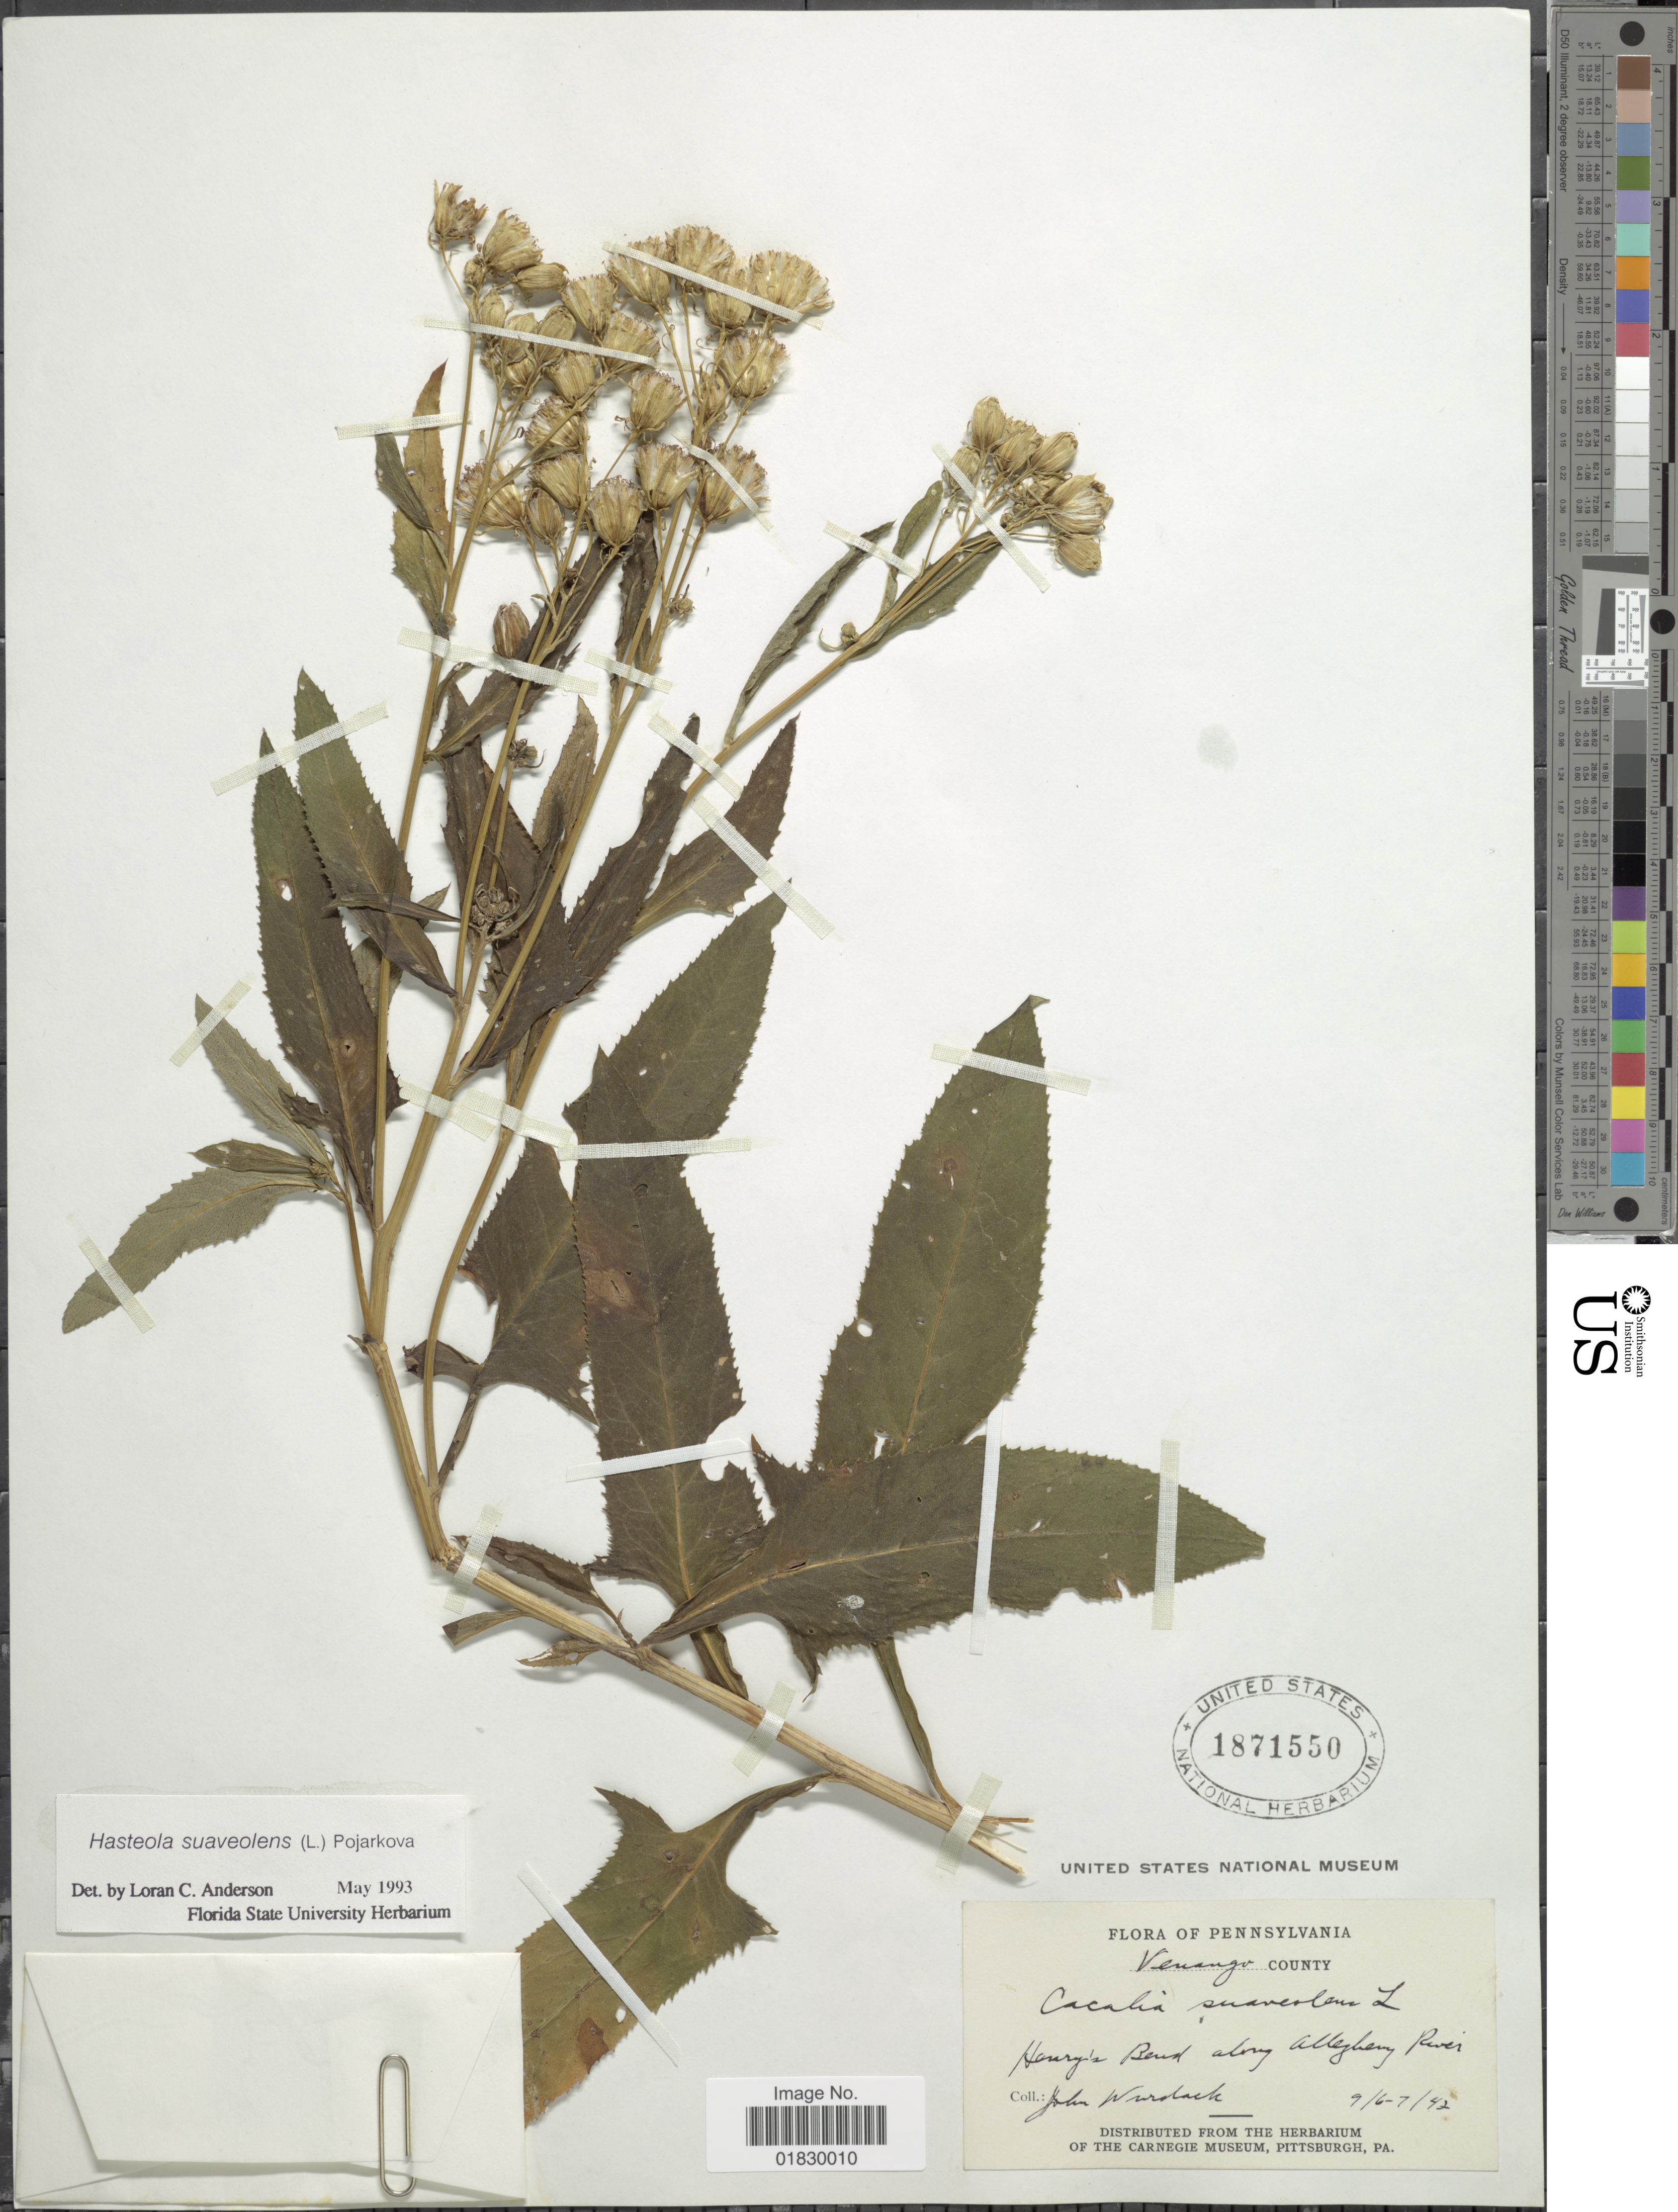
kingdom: Plantae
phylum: Tracheophyta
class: Magnoliopsida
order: Asterales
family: Asteraceae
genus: Hasteola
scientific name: Hasteola suaveolens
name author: (L.) Pojark.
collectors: J. J. Wurdack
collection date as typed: Transcribed d/m/y: 6/9/42 to 7/9/42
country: United States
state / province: Pennsylvania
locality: Venango County, Henry's Bend along Allegheny River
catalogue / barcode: US 1871550